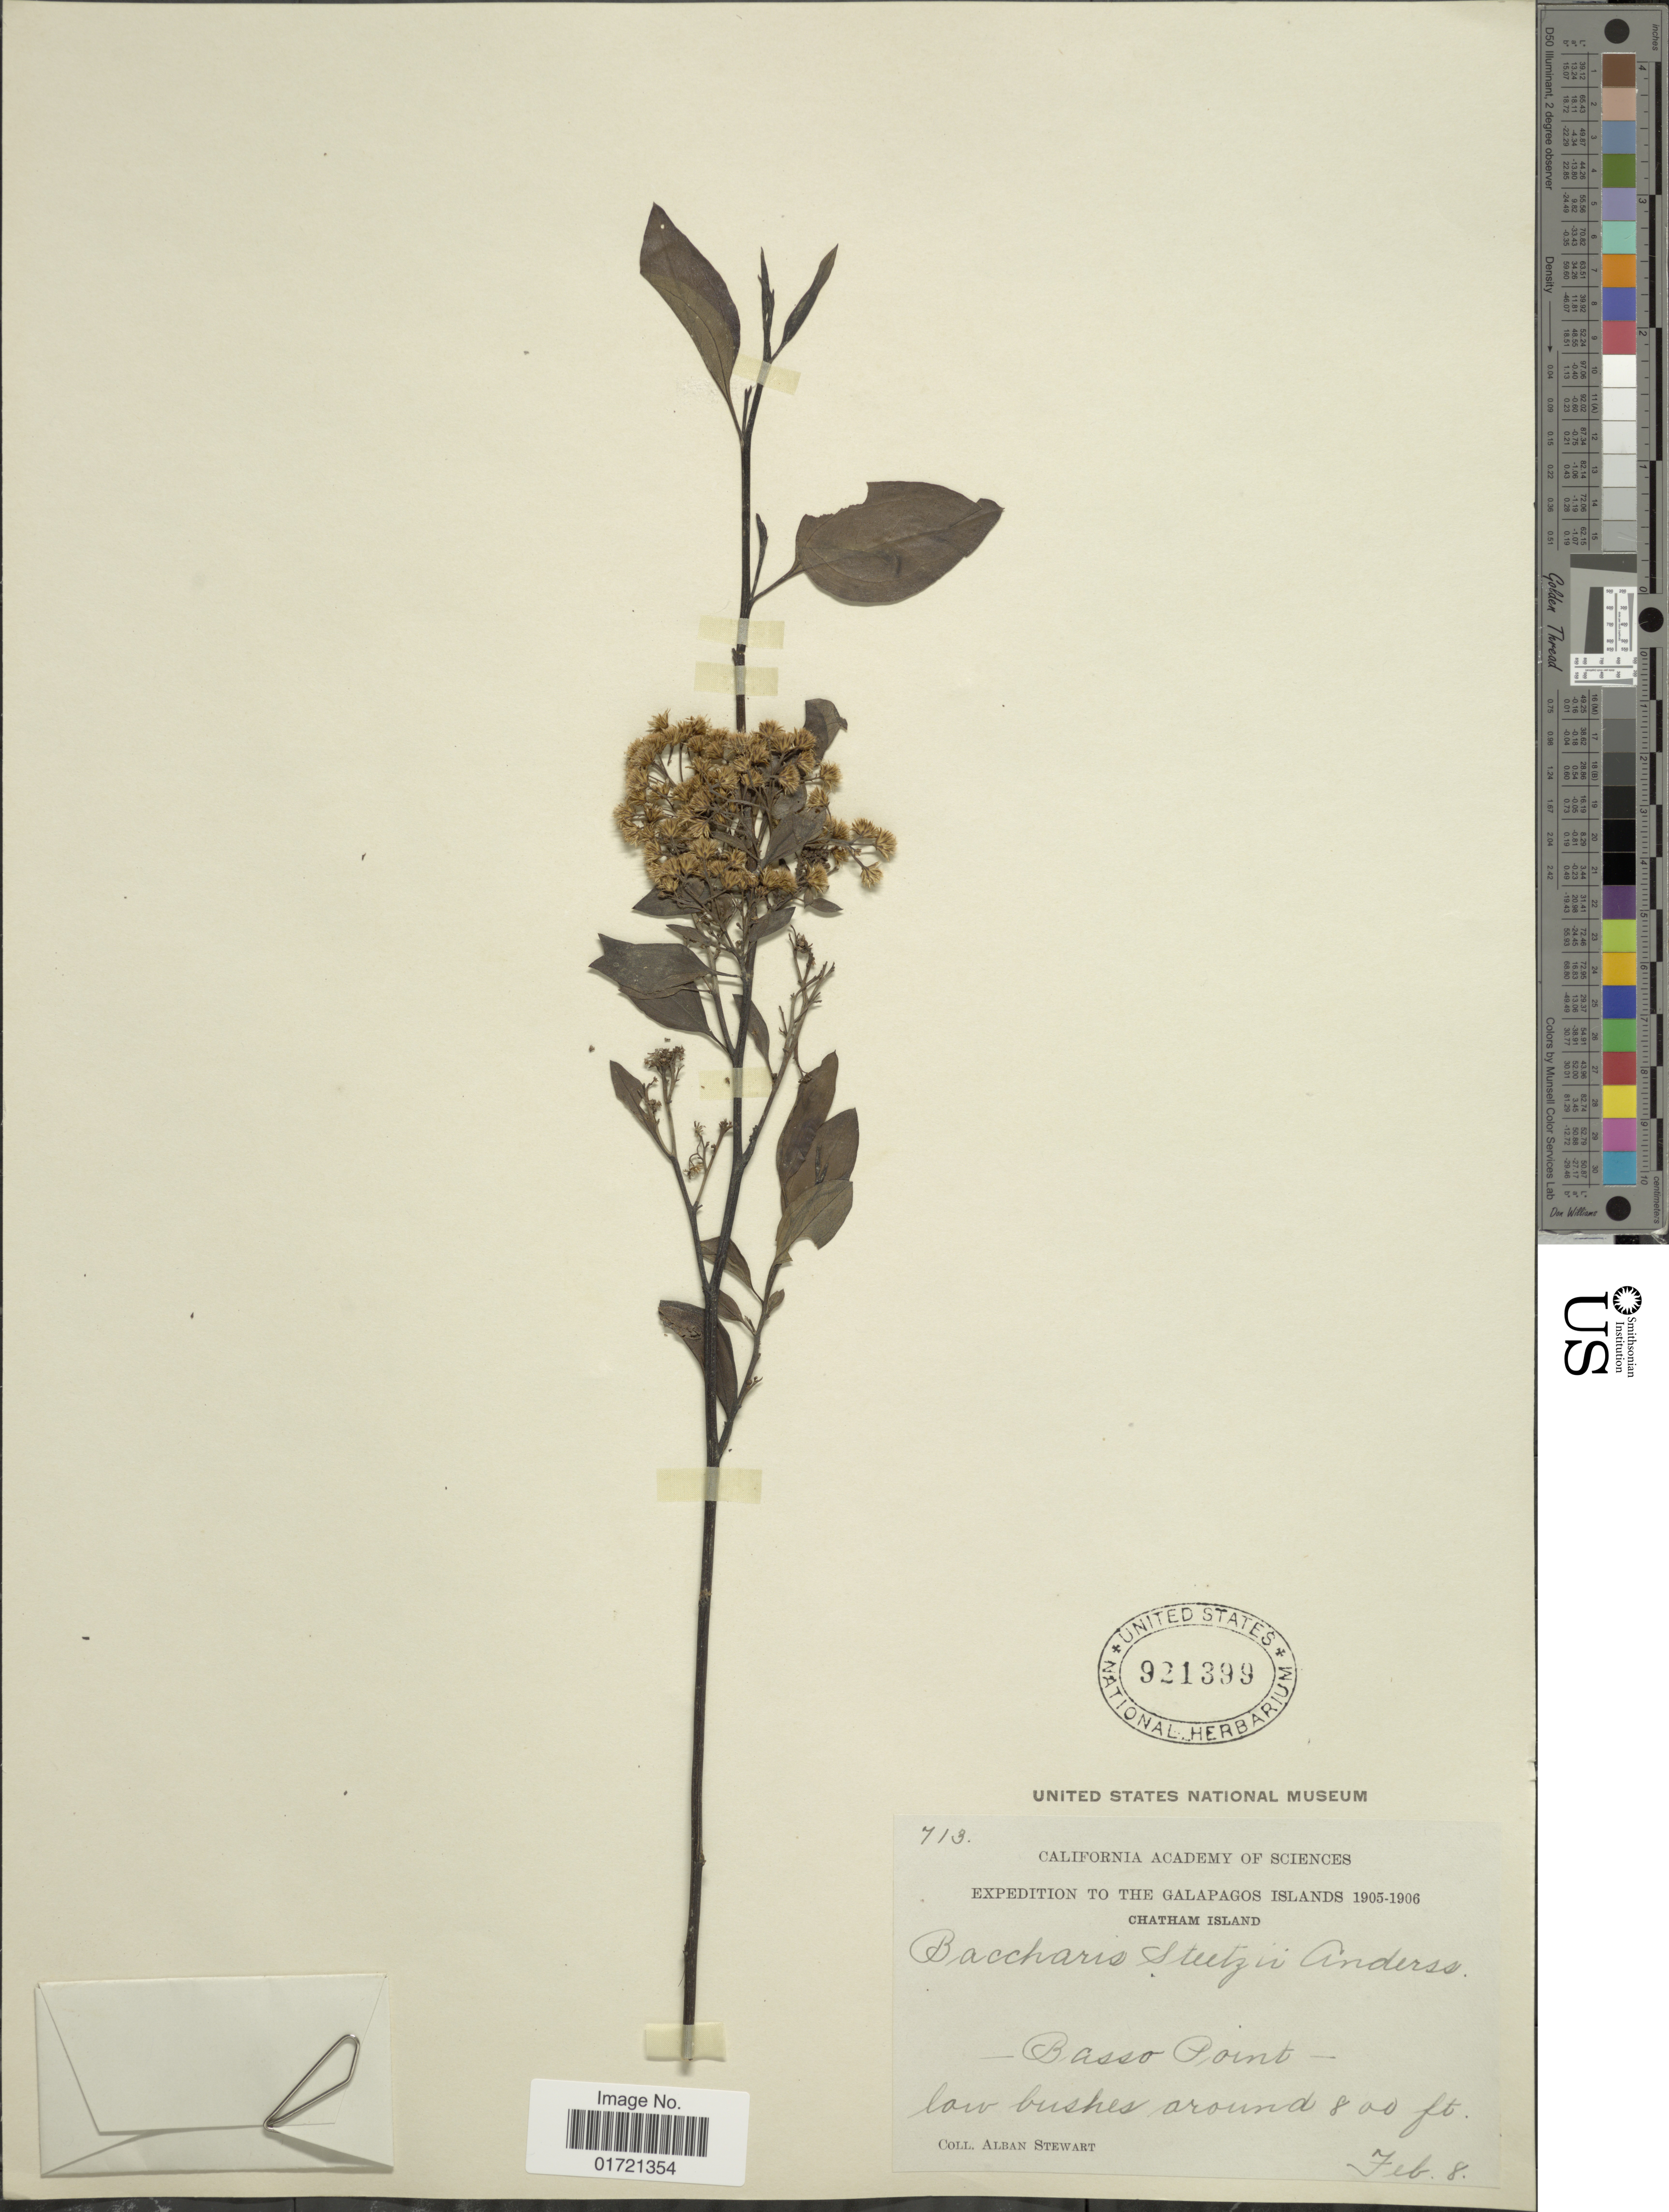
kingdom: Plantae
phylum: Tracheophyta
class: Magnoliopsida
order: Asterales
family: Asteraceae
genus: Baccharis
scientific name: Baccharis steetzii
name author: Andersson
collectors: A. Stewart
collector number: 713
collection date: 1905-02-08/1906-02-08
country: Ecuador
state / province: Colón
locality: Galapagos Islands. Chatham Island. Basso Point.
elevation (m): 244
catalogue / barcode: US 921399